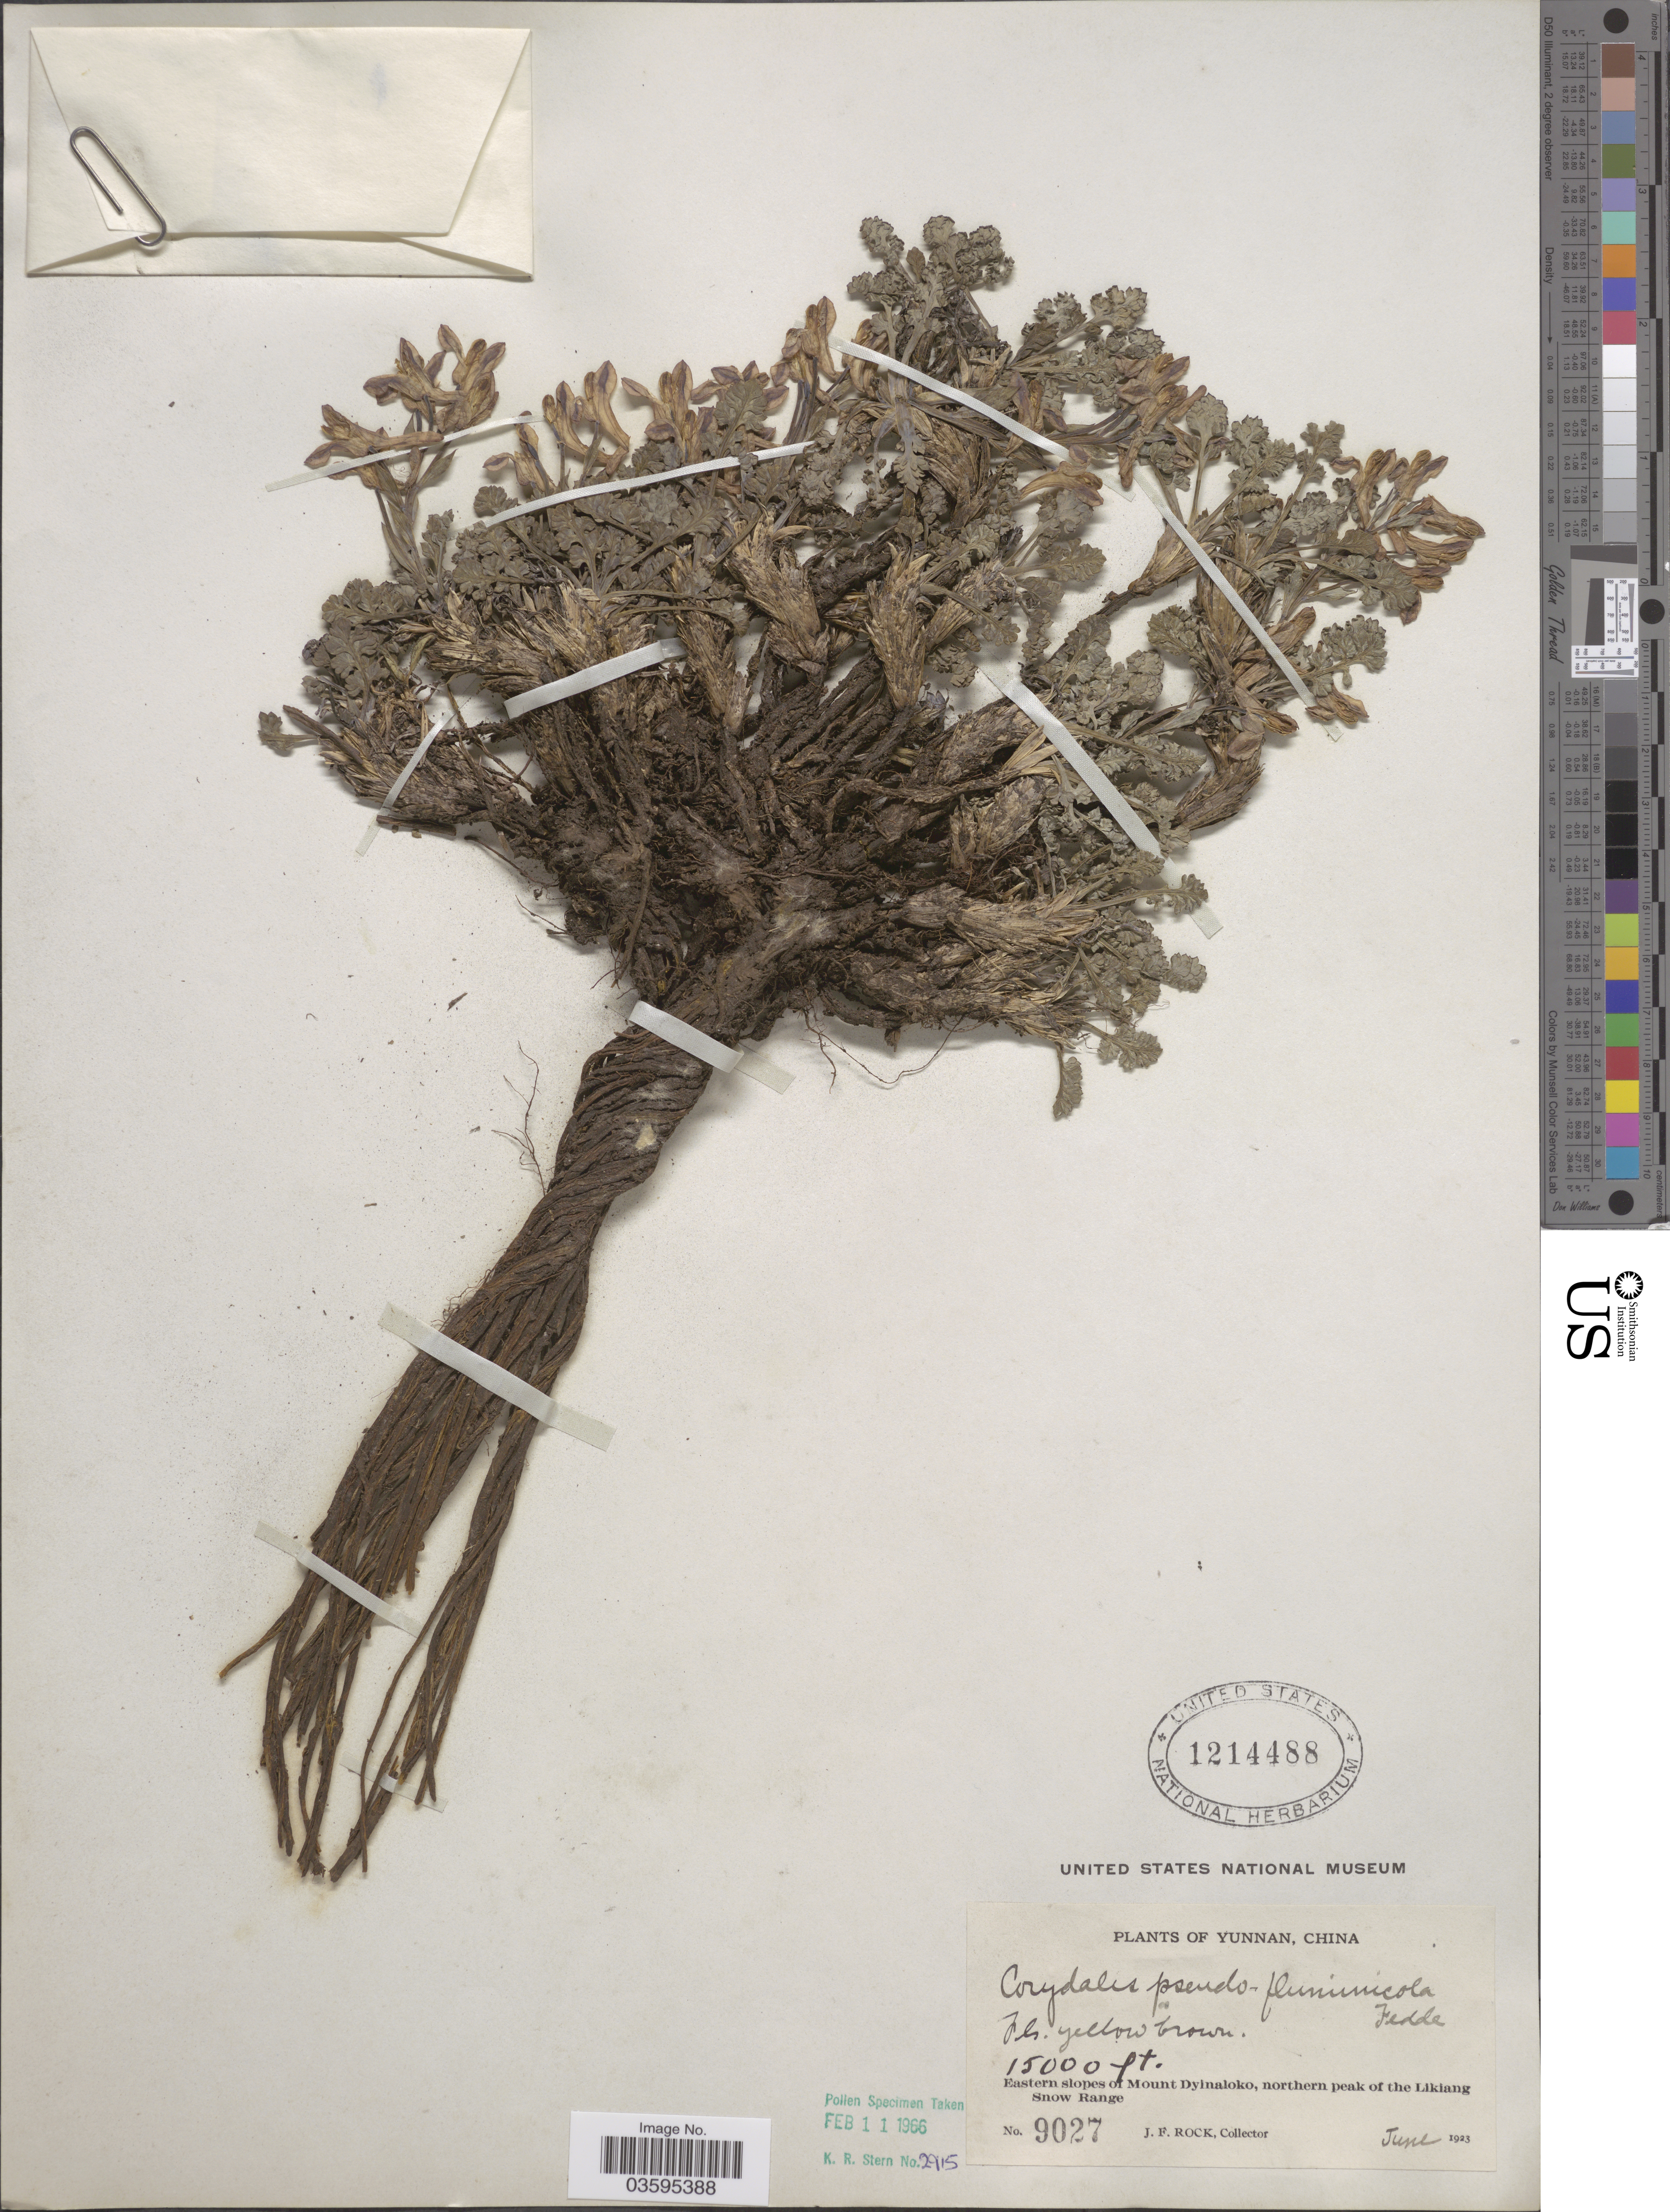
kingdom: Plantae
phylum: Tracheophyta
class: Magnoliopsida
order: Ranunculales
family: Papaveraceae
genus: Corydalis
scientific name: Corydalis pseudofluminicola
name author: Fedde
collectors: J. Rock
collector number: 9027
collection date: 1923-06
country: China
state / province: Yunnan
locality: Eastern slopes of Mount Dyinaloko, northern peak of the Likiang Snow Range.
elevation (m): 4572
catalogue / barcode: US 1214488